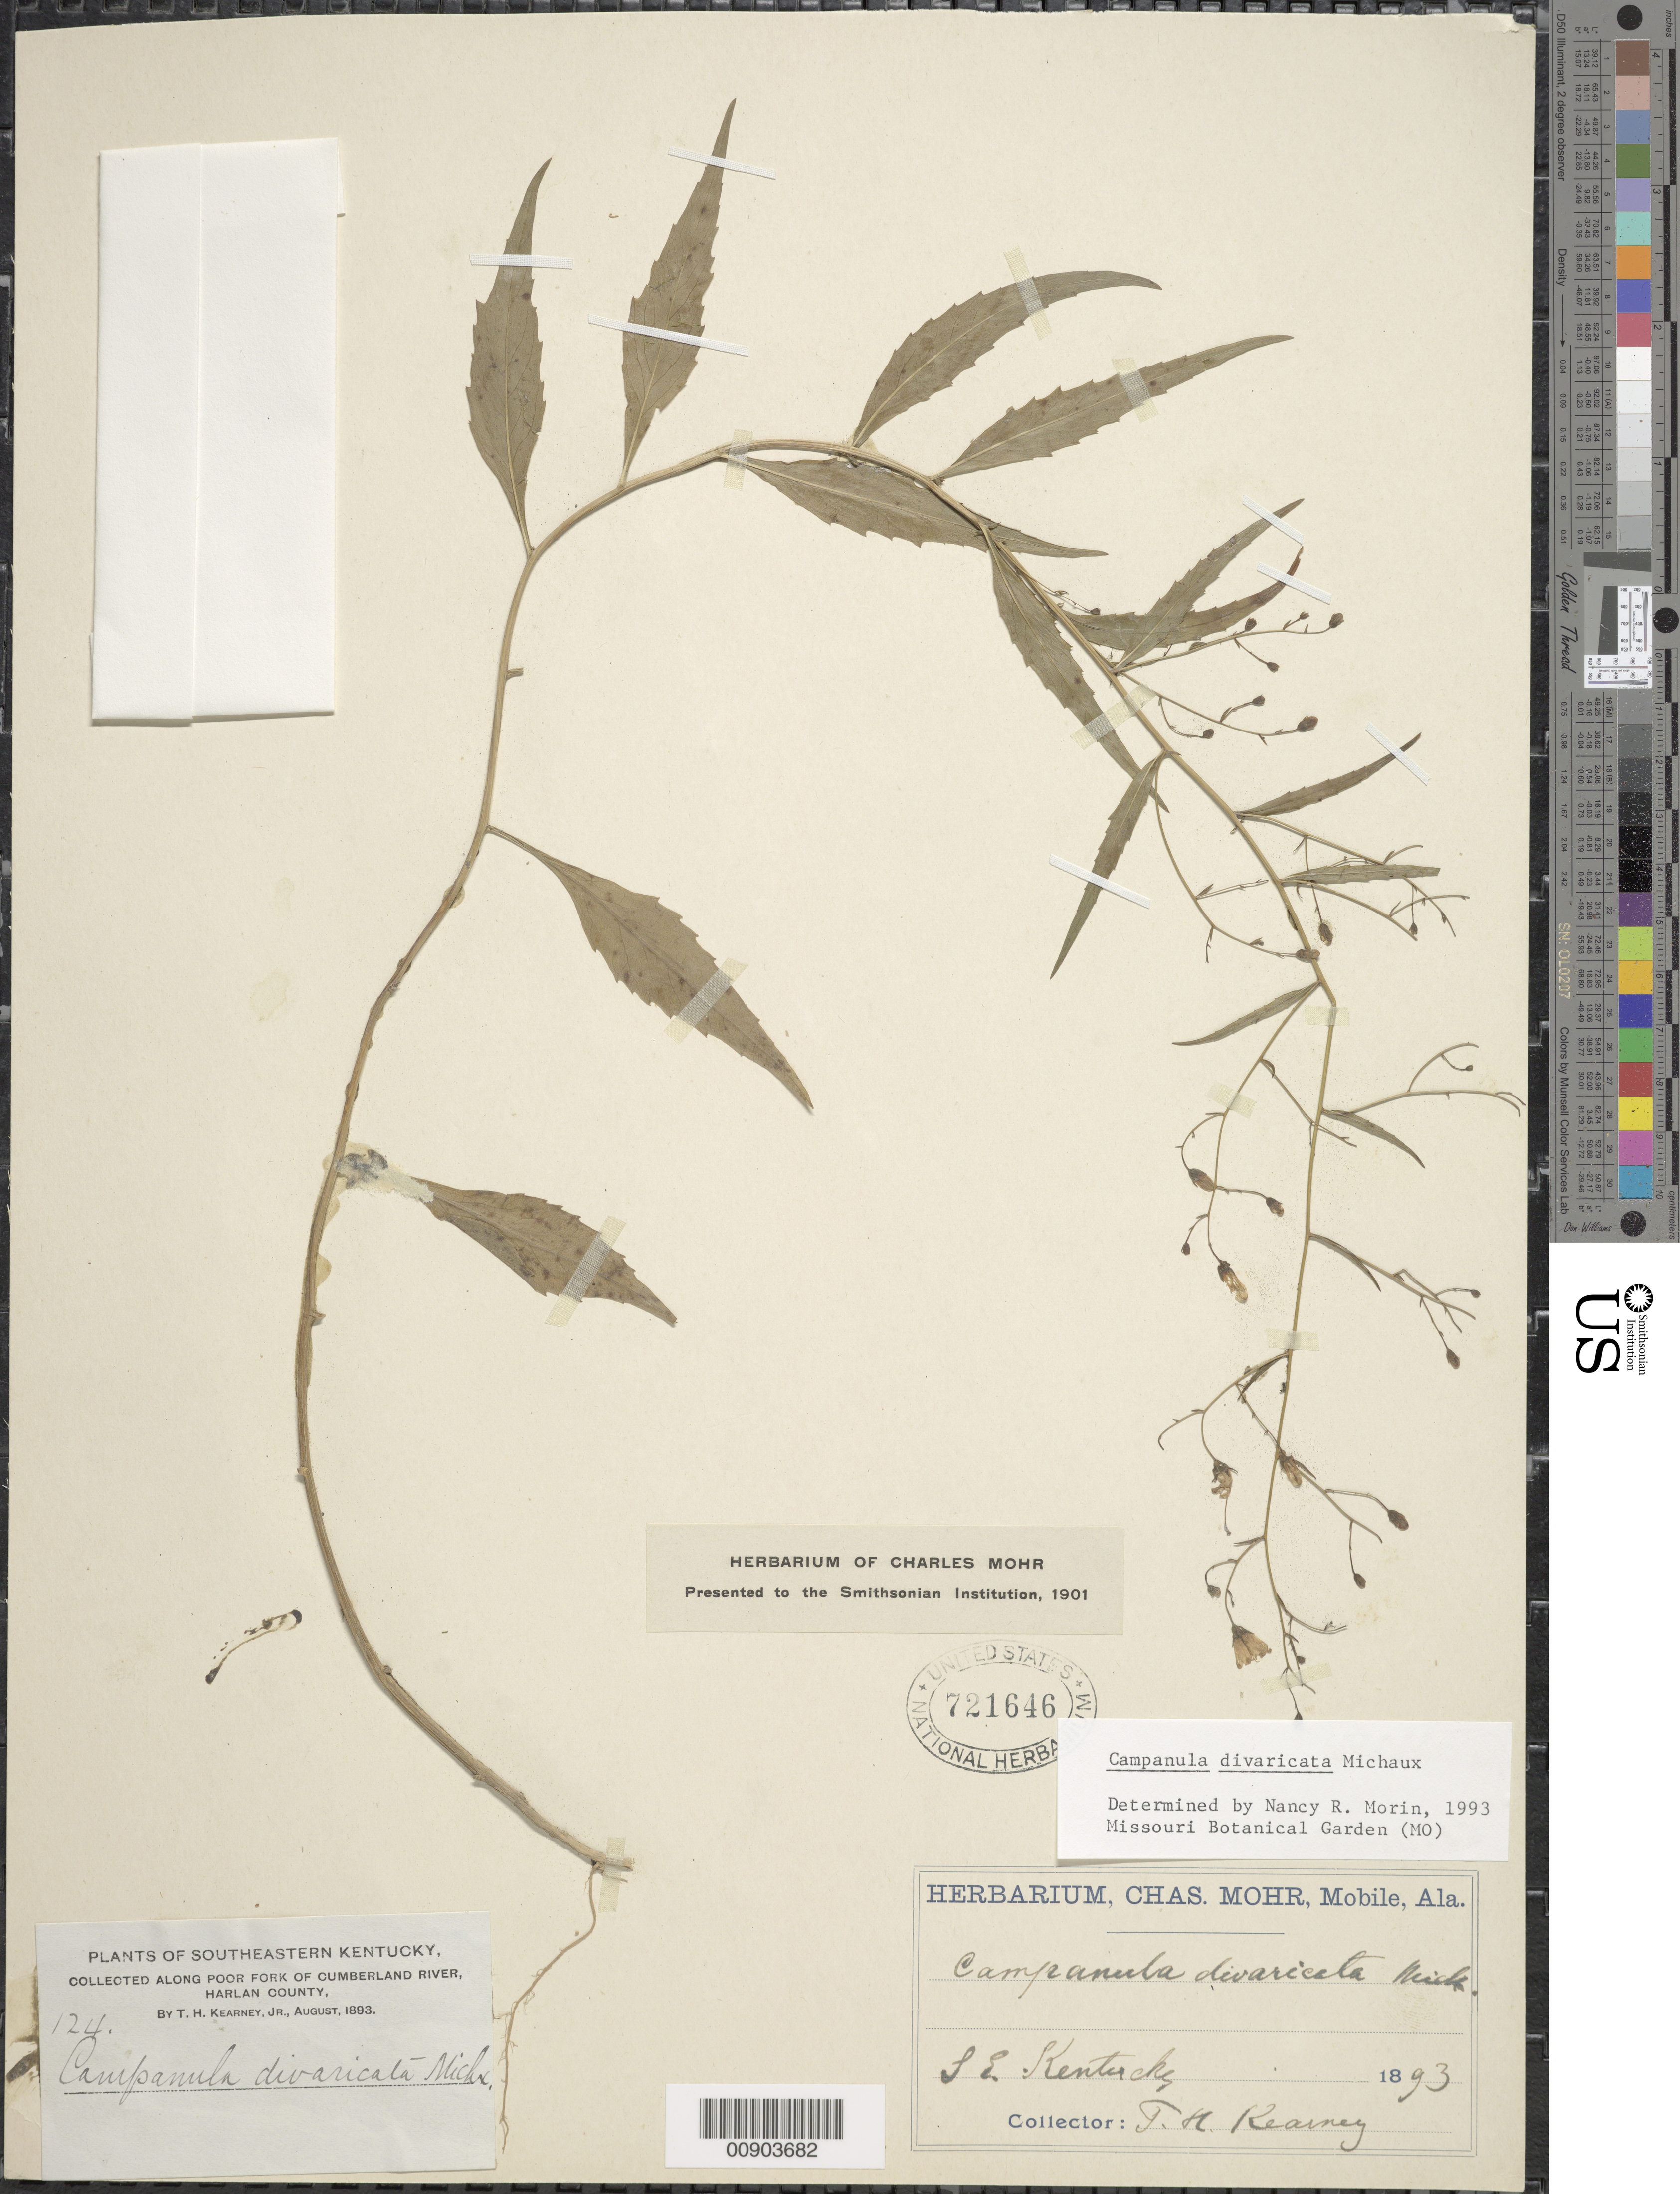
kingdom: Plantae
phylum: Tracheophyta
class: Magnoliopsida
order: Asterales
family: Campanulaceae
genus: Campanula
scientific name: Campanula divaricata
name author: Michx.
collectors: T. H. Kearney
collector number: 124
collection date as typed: Aug 1893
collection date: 1893-08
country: United States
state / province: Kentucky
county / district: Harlan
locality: Along Poor Fork of Cumberland River.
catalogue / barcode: US 721646